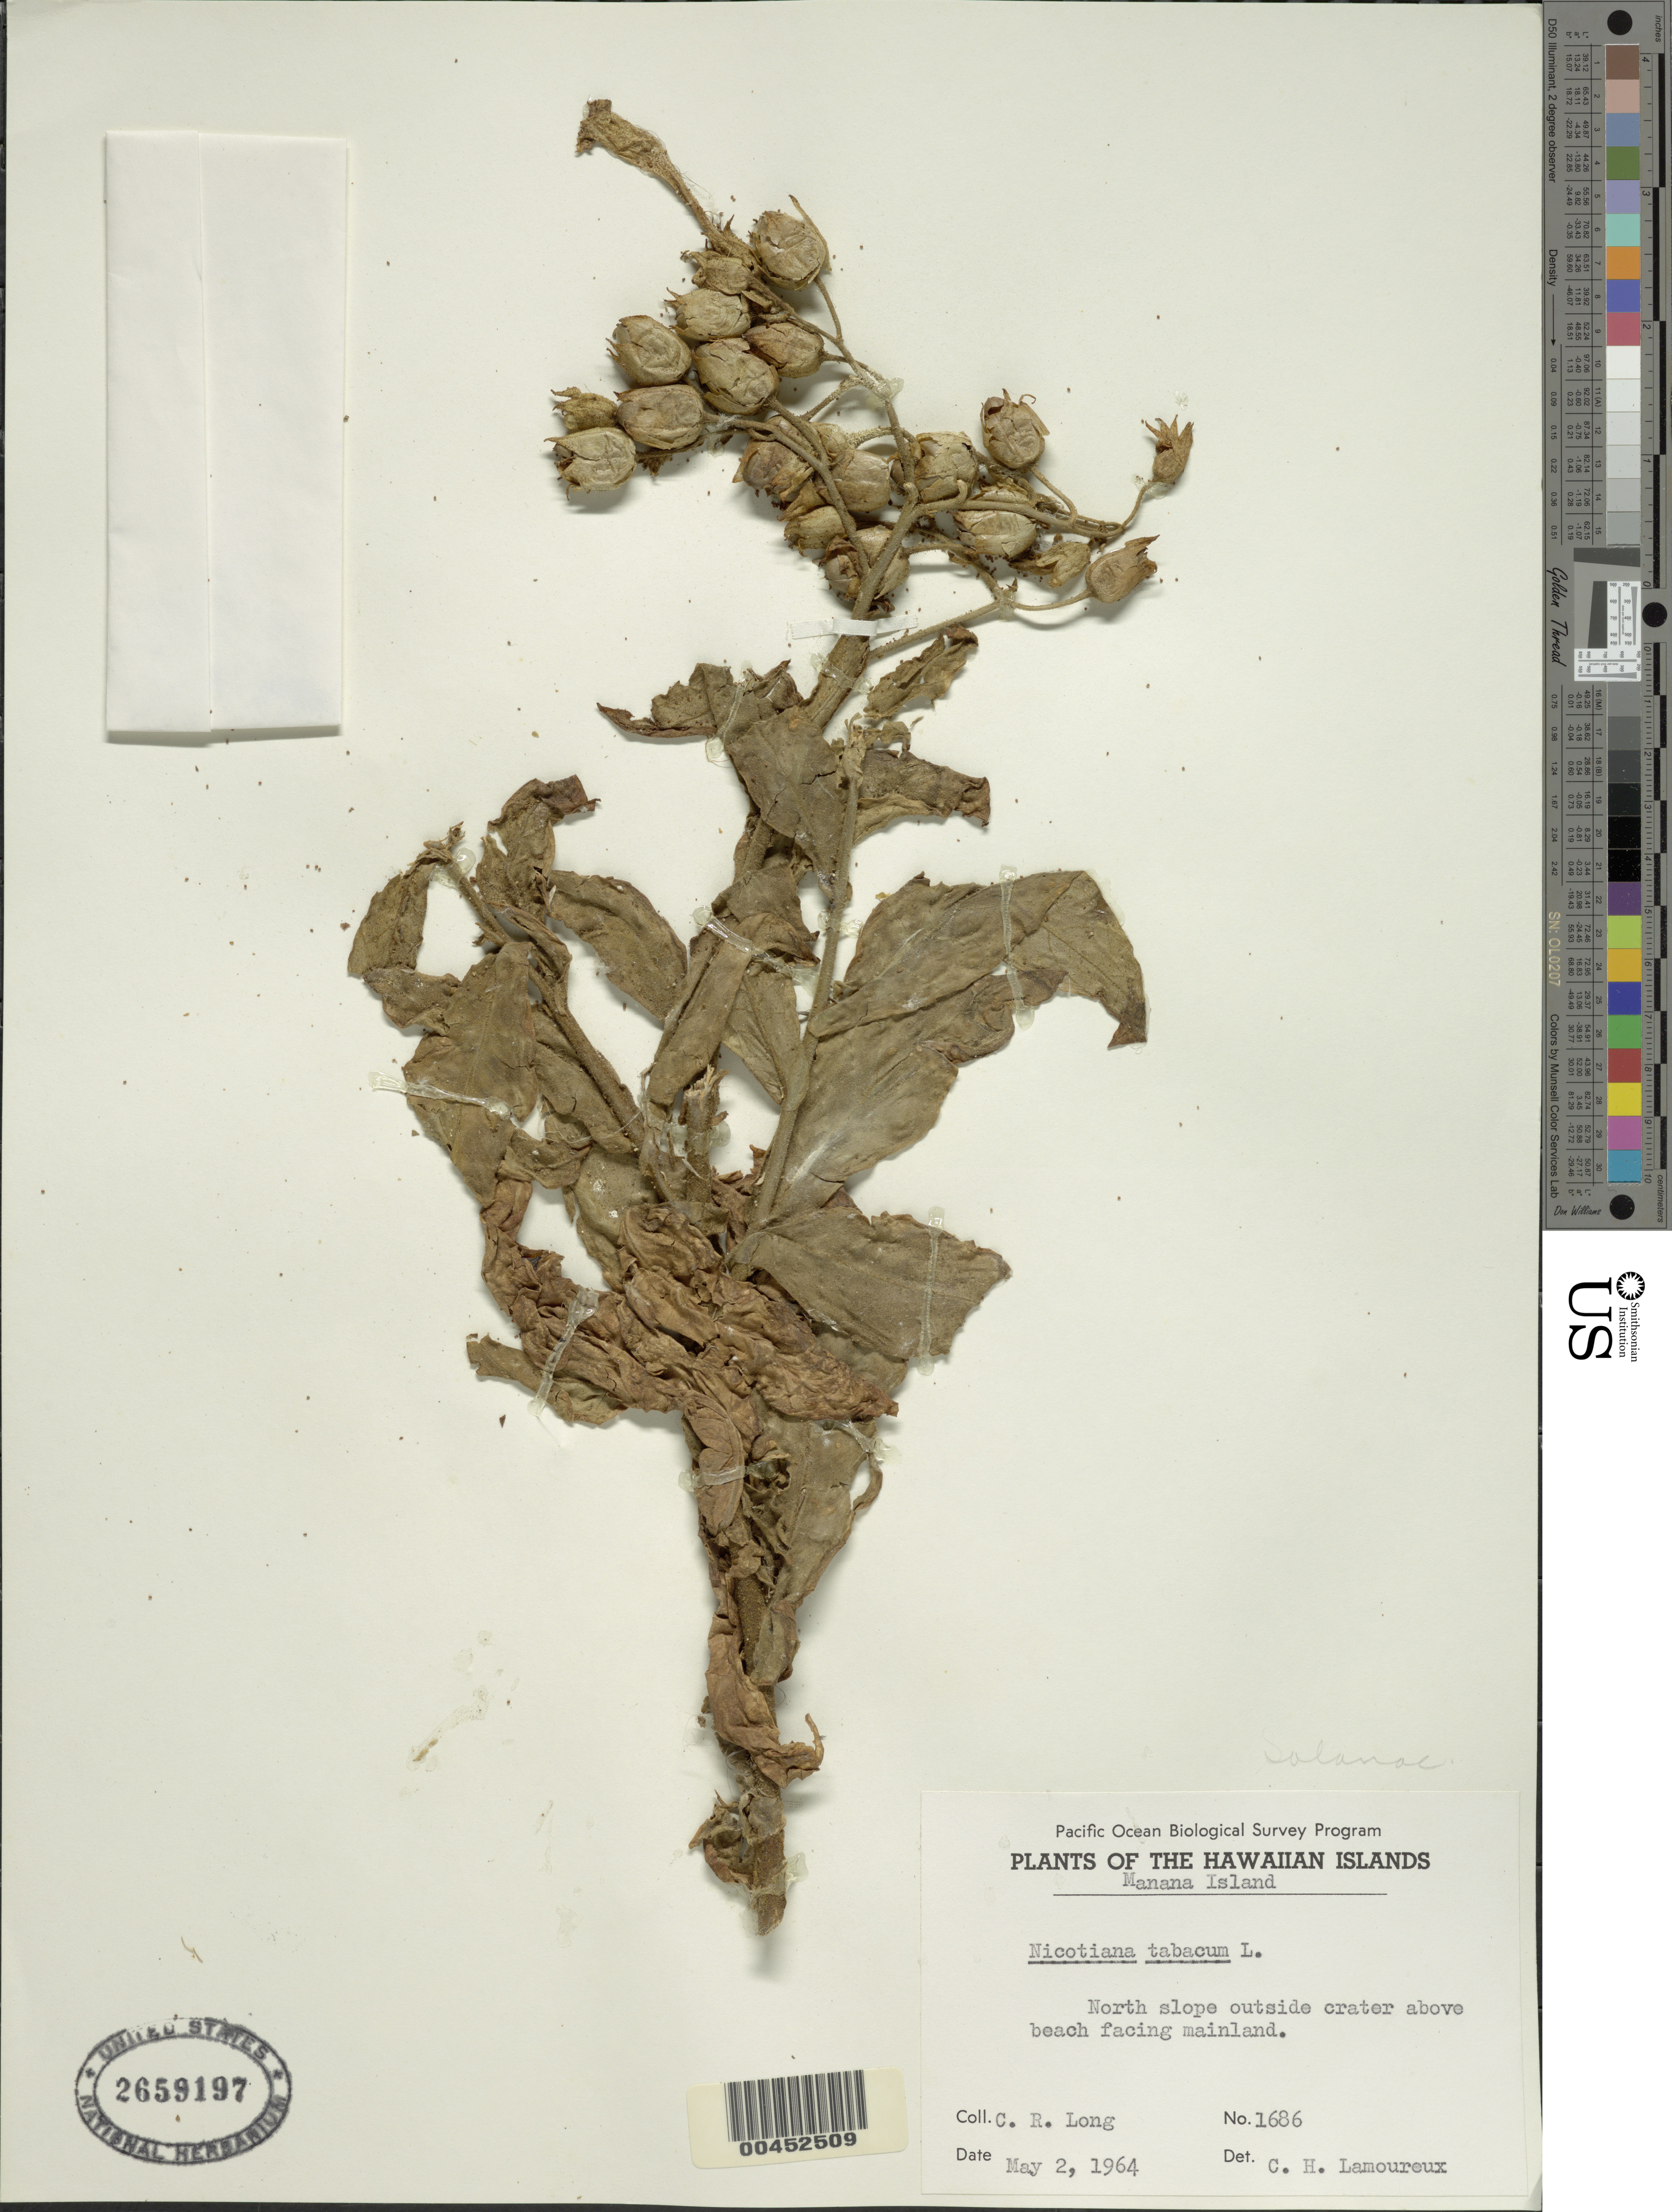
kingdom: Plantae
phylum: Tracheophyta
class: Magnoliopsida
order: Solanales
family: Solanaceae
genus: Nicotiana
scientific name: Nicotiana tabacum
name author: L.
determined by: Lamoureux, C. H.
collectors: C. Long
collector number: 1686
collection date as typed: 2 May 1964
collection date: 1964-05-02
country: United States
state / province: Hawaii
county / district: Honolulu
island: Manana [Rabbit]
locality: North slope outside crater above beach facing mainland.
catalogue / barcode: US 2659197